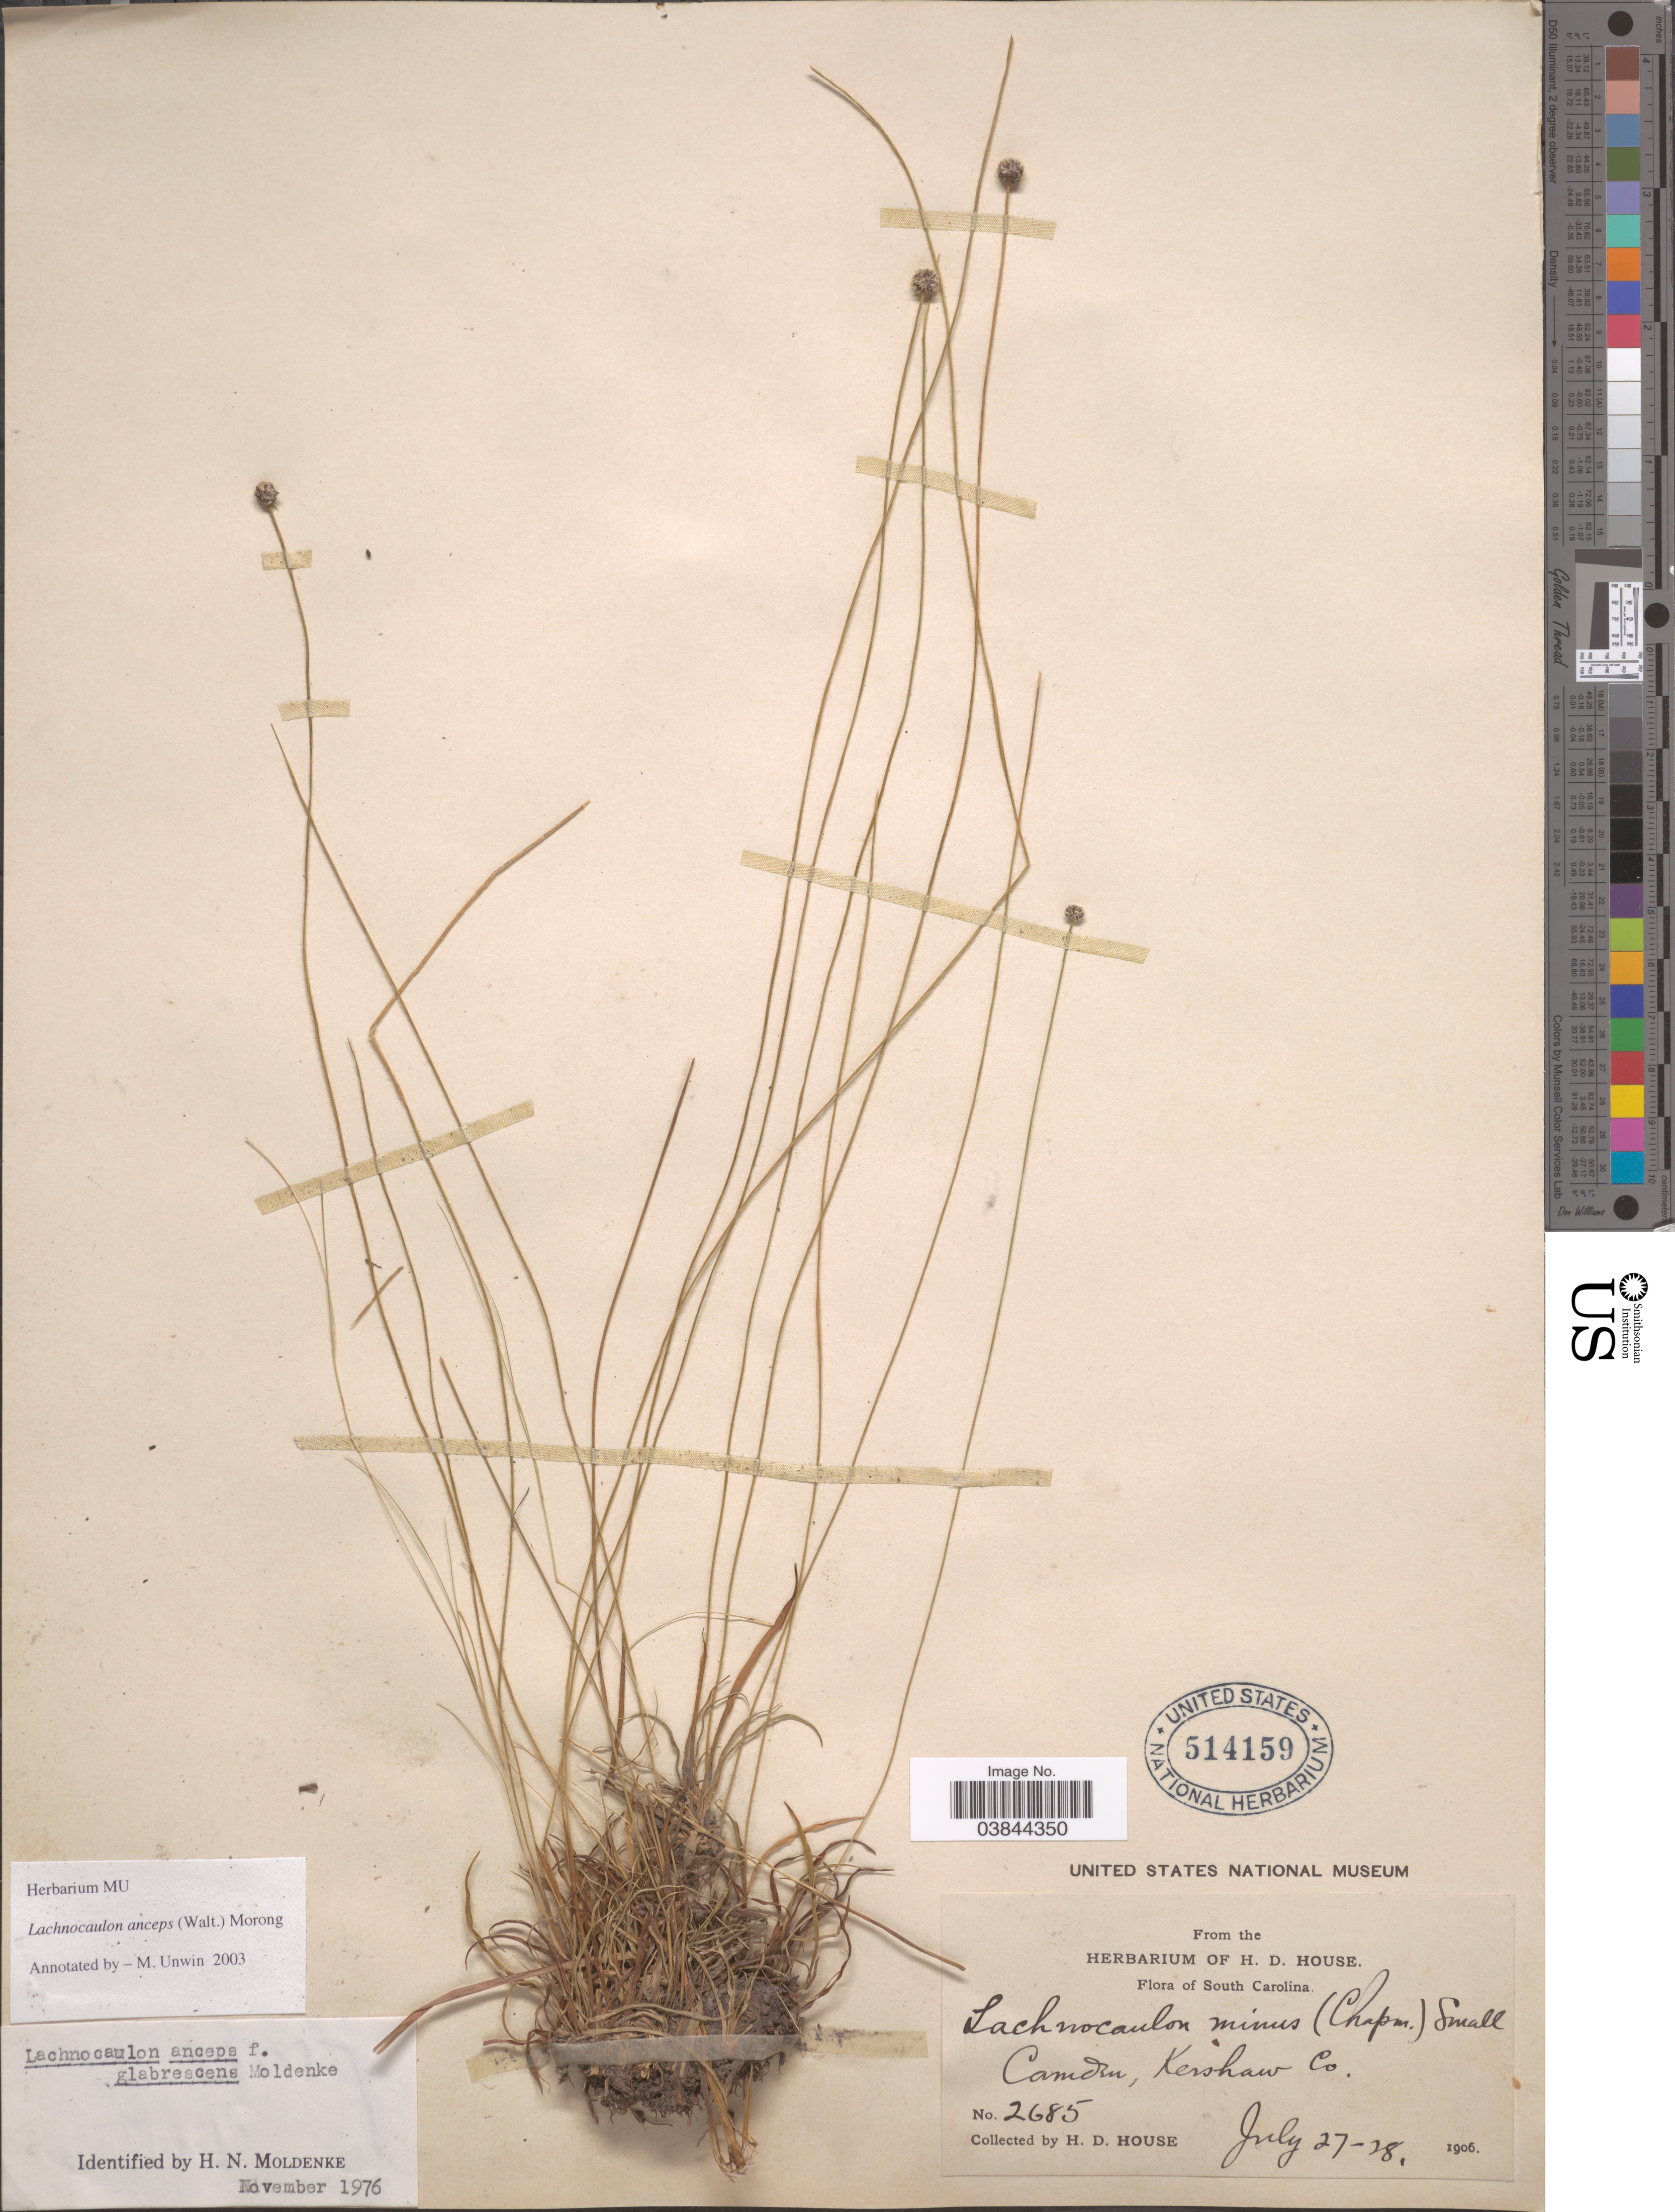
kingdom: Plantae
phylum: Tracheophyta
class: Liliopsida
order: Poales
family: Eriocaulaceae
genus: Lachnocaulon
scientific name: Lachnocaulon michauxii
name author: Kunth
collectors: H. D. House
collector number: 2685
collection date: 1906-07-27/1906-07-28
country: United States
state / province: South Carolina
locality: Camden, Kershaw Co.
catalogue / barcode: US 514159